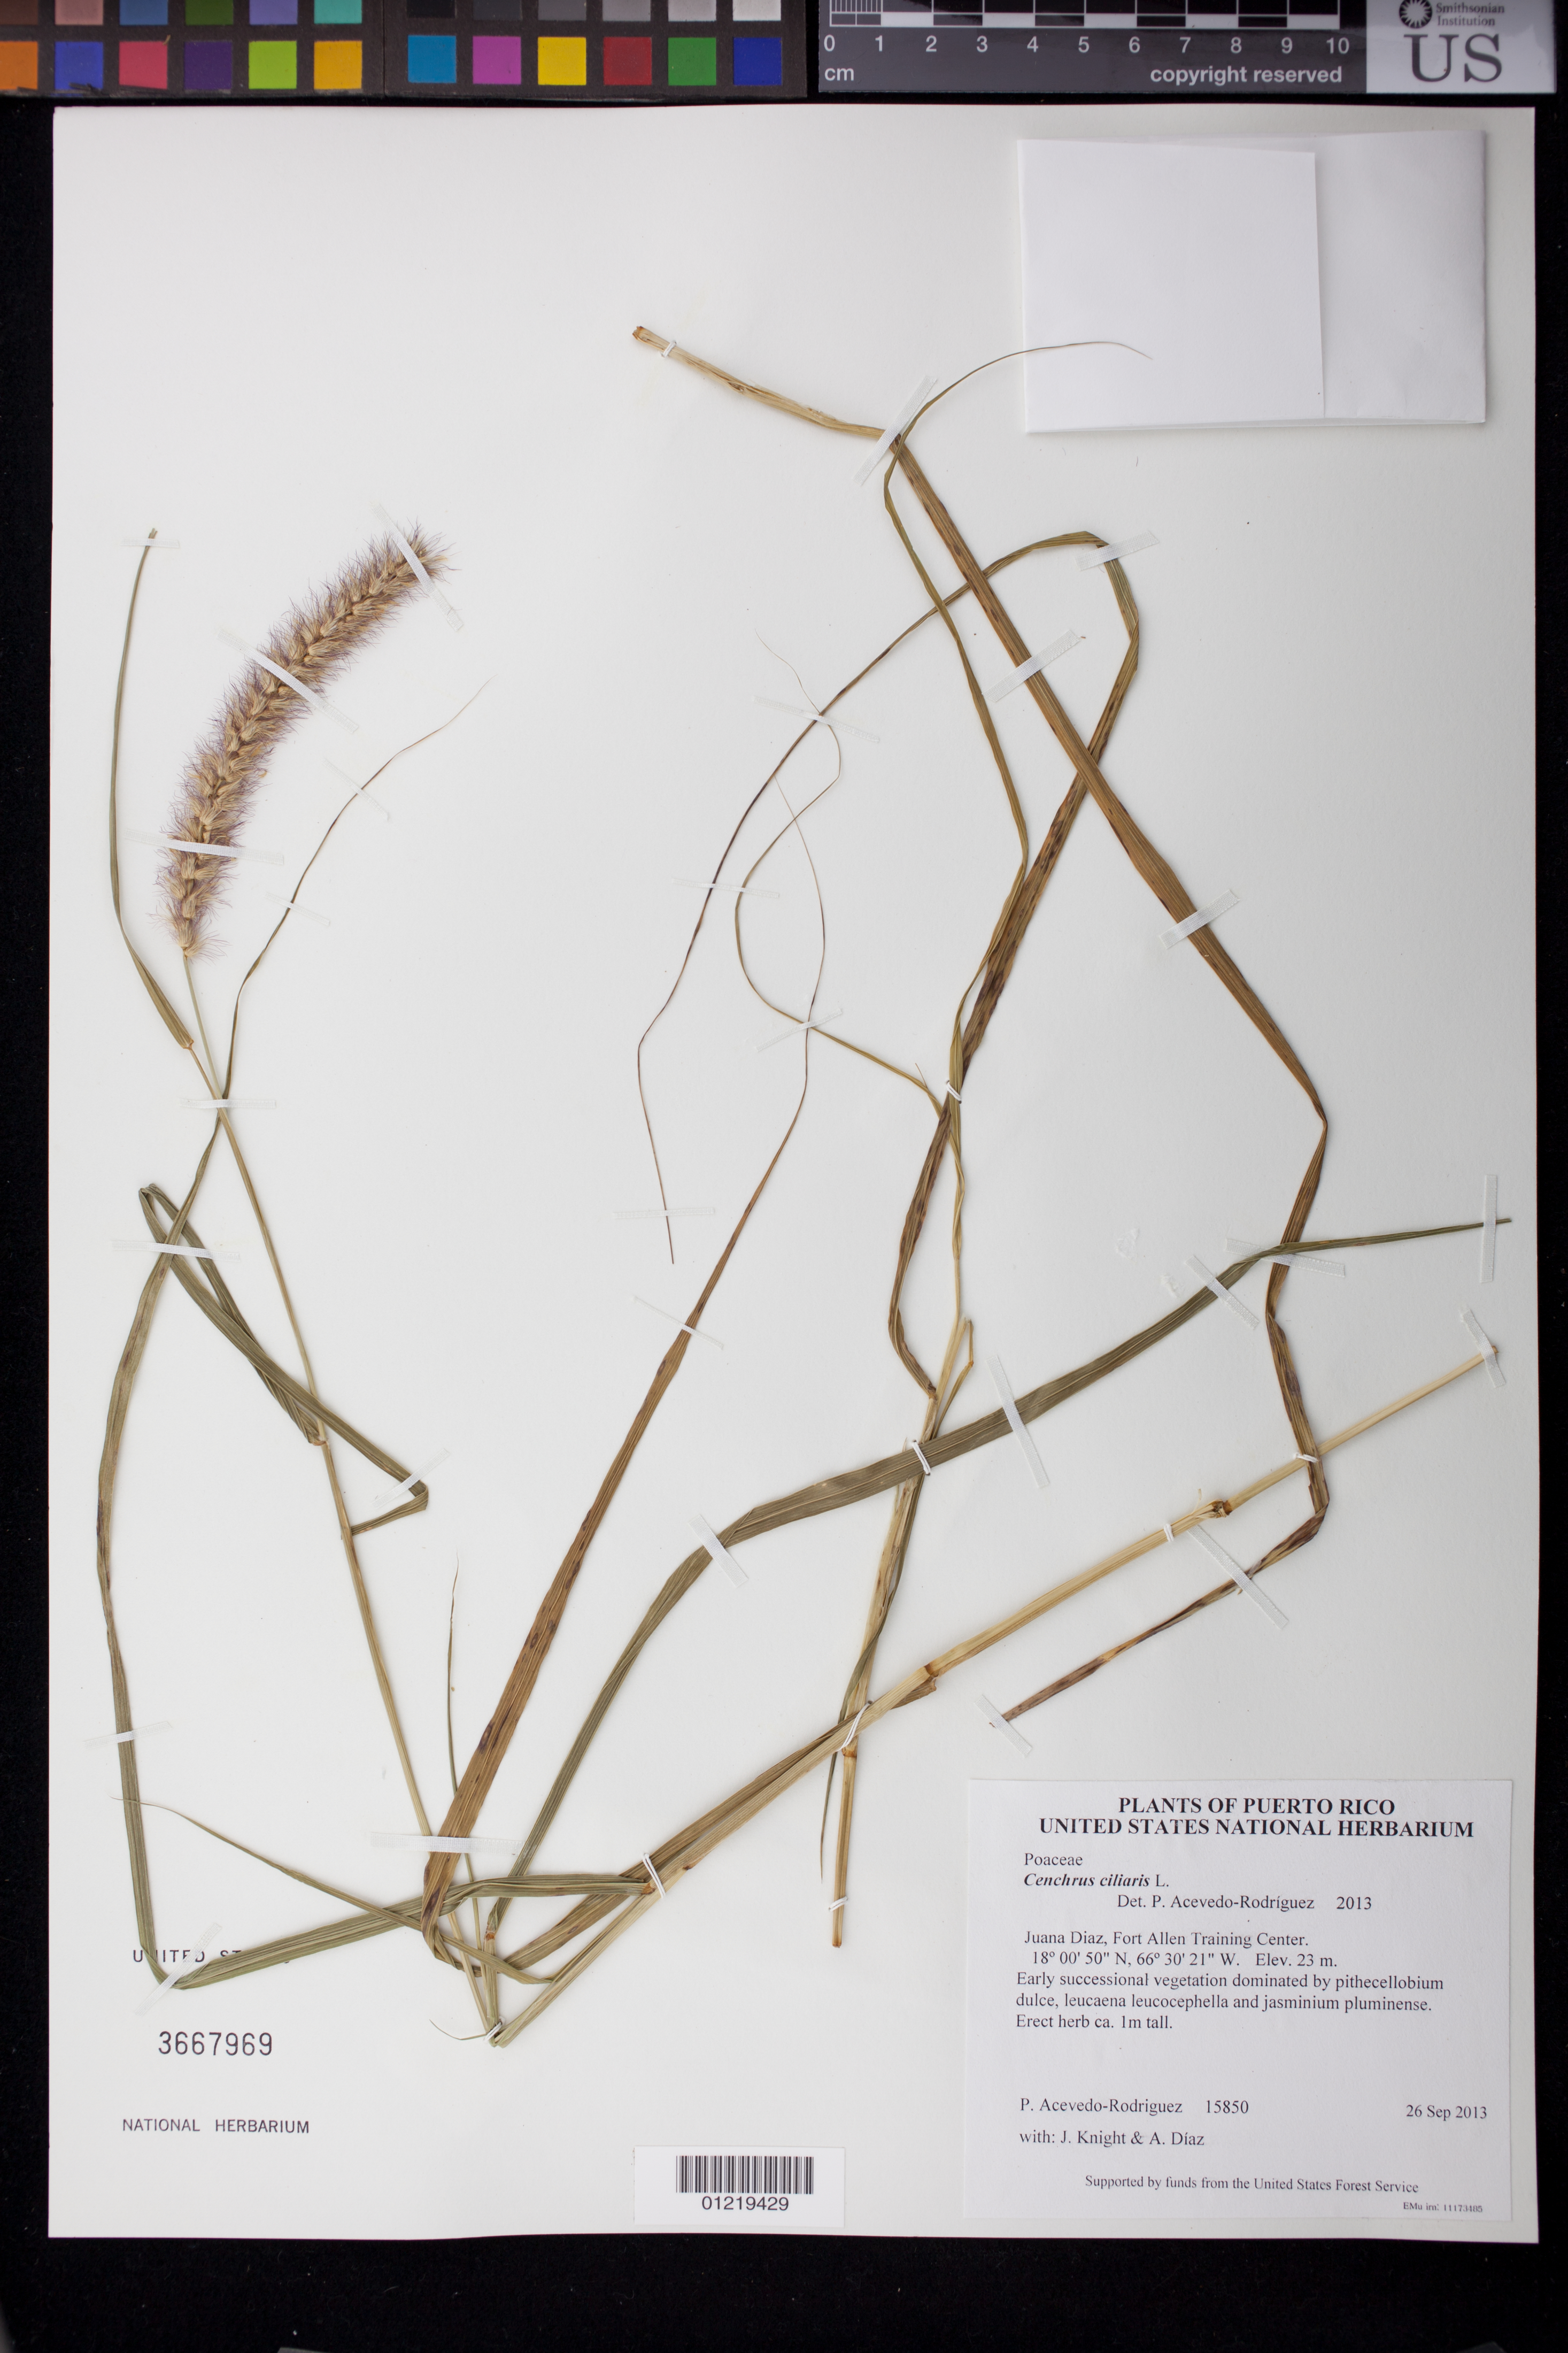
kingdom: Plantae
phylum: Tracheophyta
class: Liliopsida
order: Poales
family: Poaceae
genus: Cenchrus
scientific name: Cenchrus ciliaris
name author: L.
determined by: Acevedo-Rodríguez, P., (BOT), Smithsonian Institution - National Museum of Natural History (UNITED STATES)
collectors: P. Acevedo-Rodr., J. Knight & A. Díaz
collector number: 15850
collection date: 2013-09-26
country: Puerto Rico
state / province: Juana Diaz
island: Puerto Rico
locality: Fort Allen Training Center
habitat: Early successional vegetation dominated by pithecellobium dulce, leucaena leucocephella and jasminium pluminense.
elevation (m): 23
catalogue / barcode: US 3667969